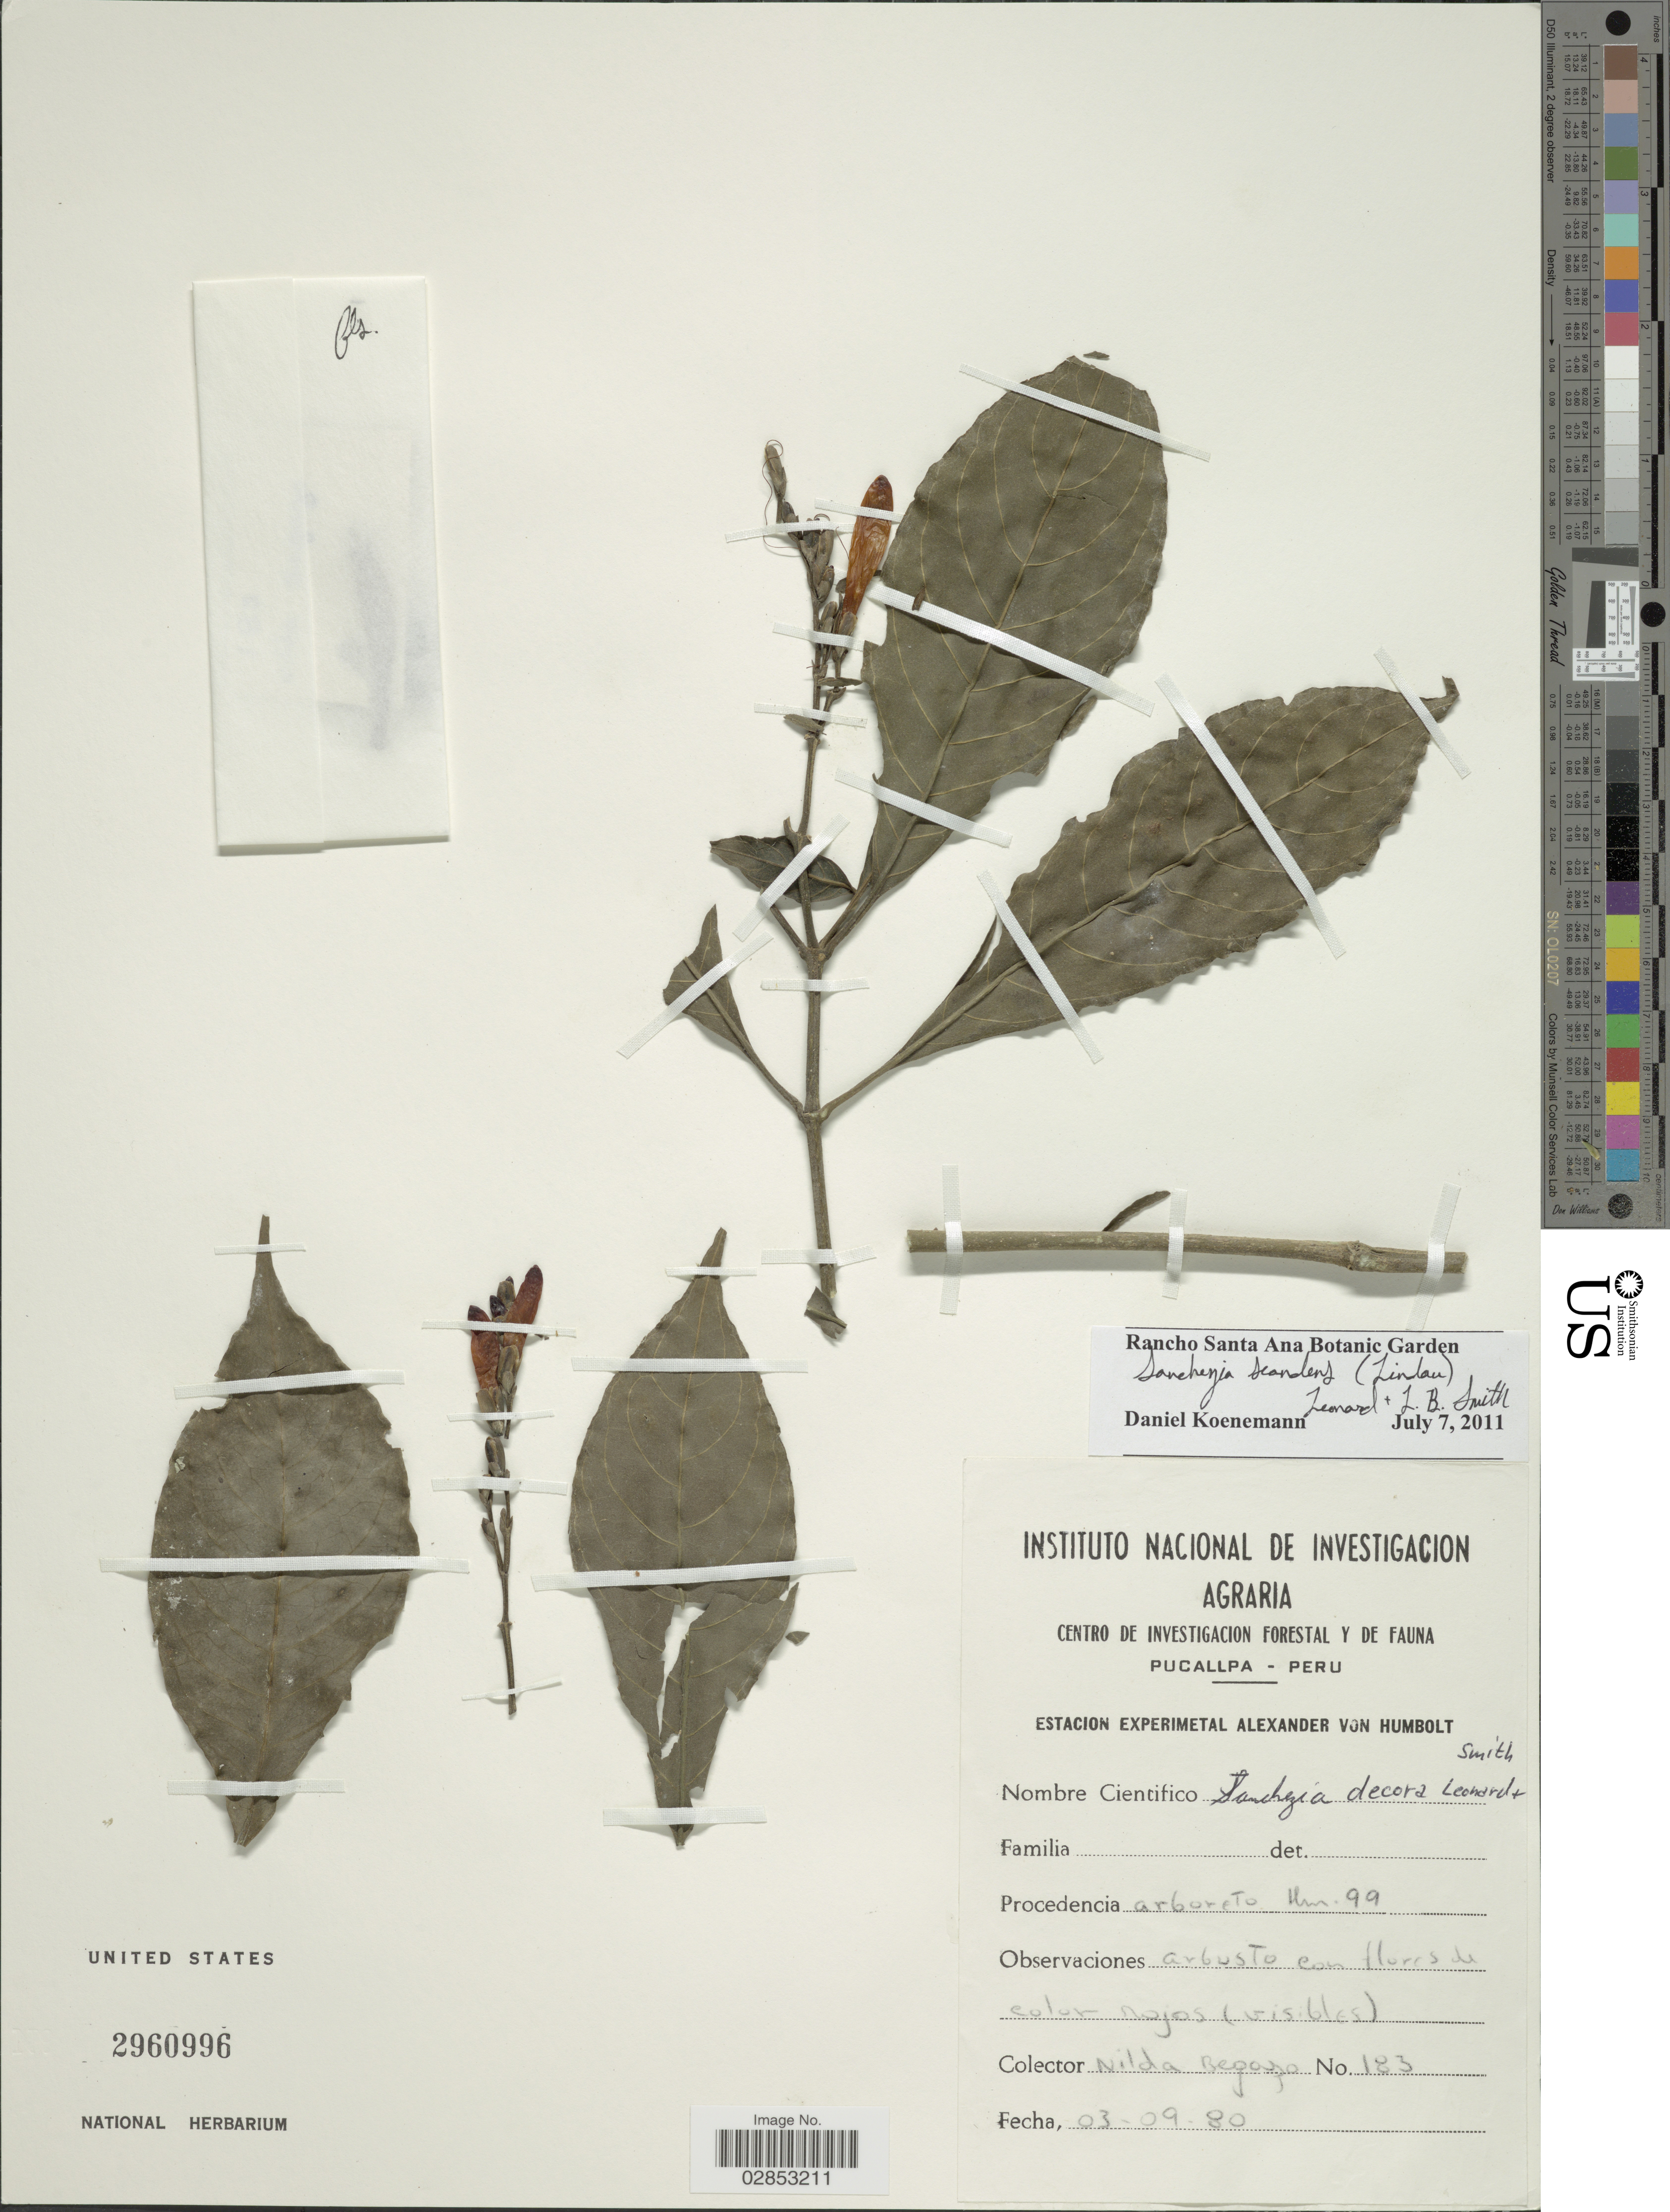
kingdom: Plantae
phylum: Tracheophyta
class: Magnoliopsida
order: Lamiales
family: Acanthaceae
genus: Steirosanchezia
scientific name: Steirosanchezia scandens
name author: Lindau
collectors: N. Begazo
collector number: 183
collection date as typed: Transcribed d/m/y: 3/9/80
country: Peru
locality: Procedencia arboreto Klm. 99.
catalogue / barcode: US 2960996